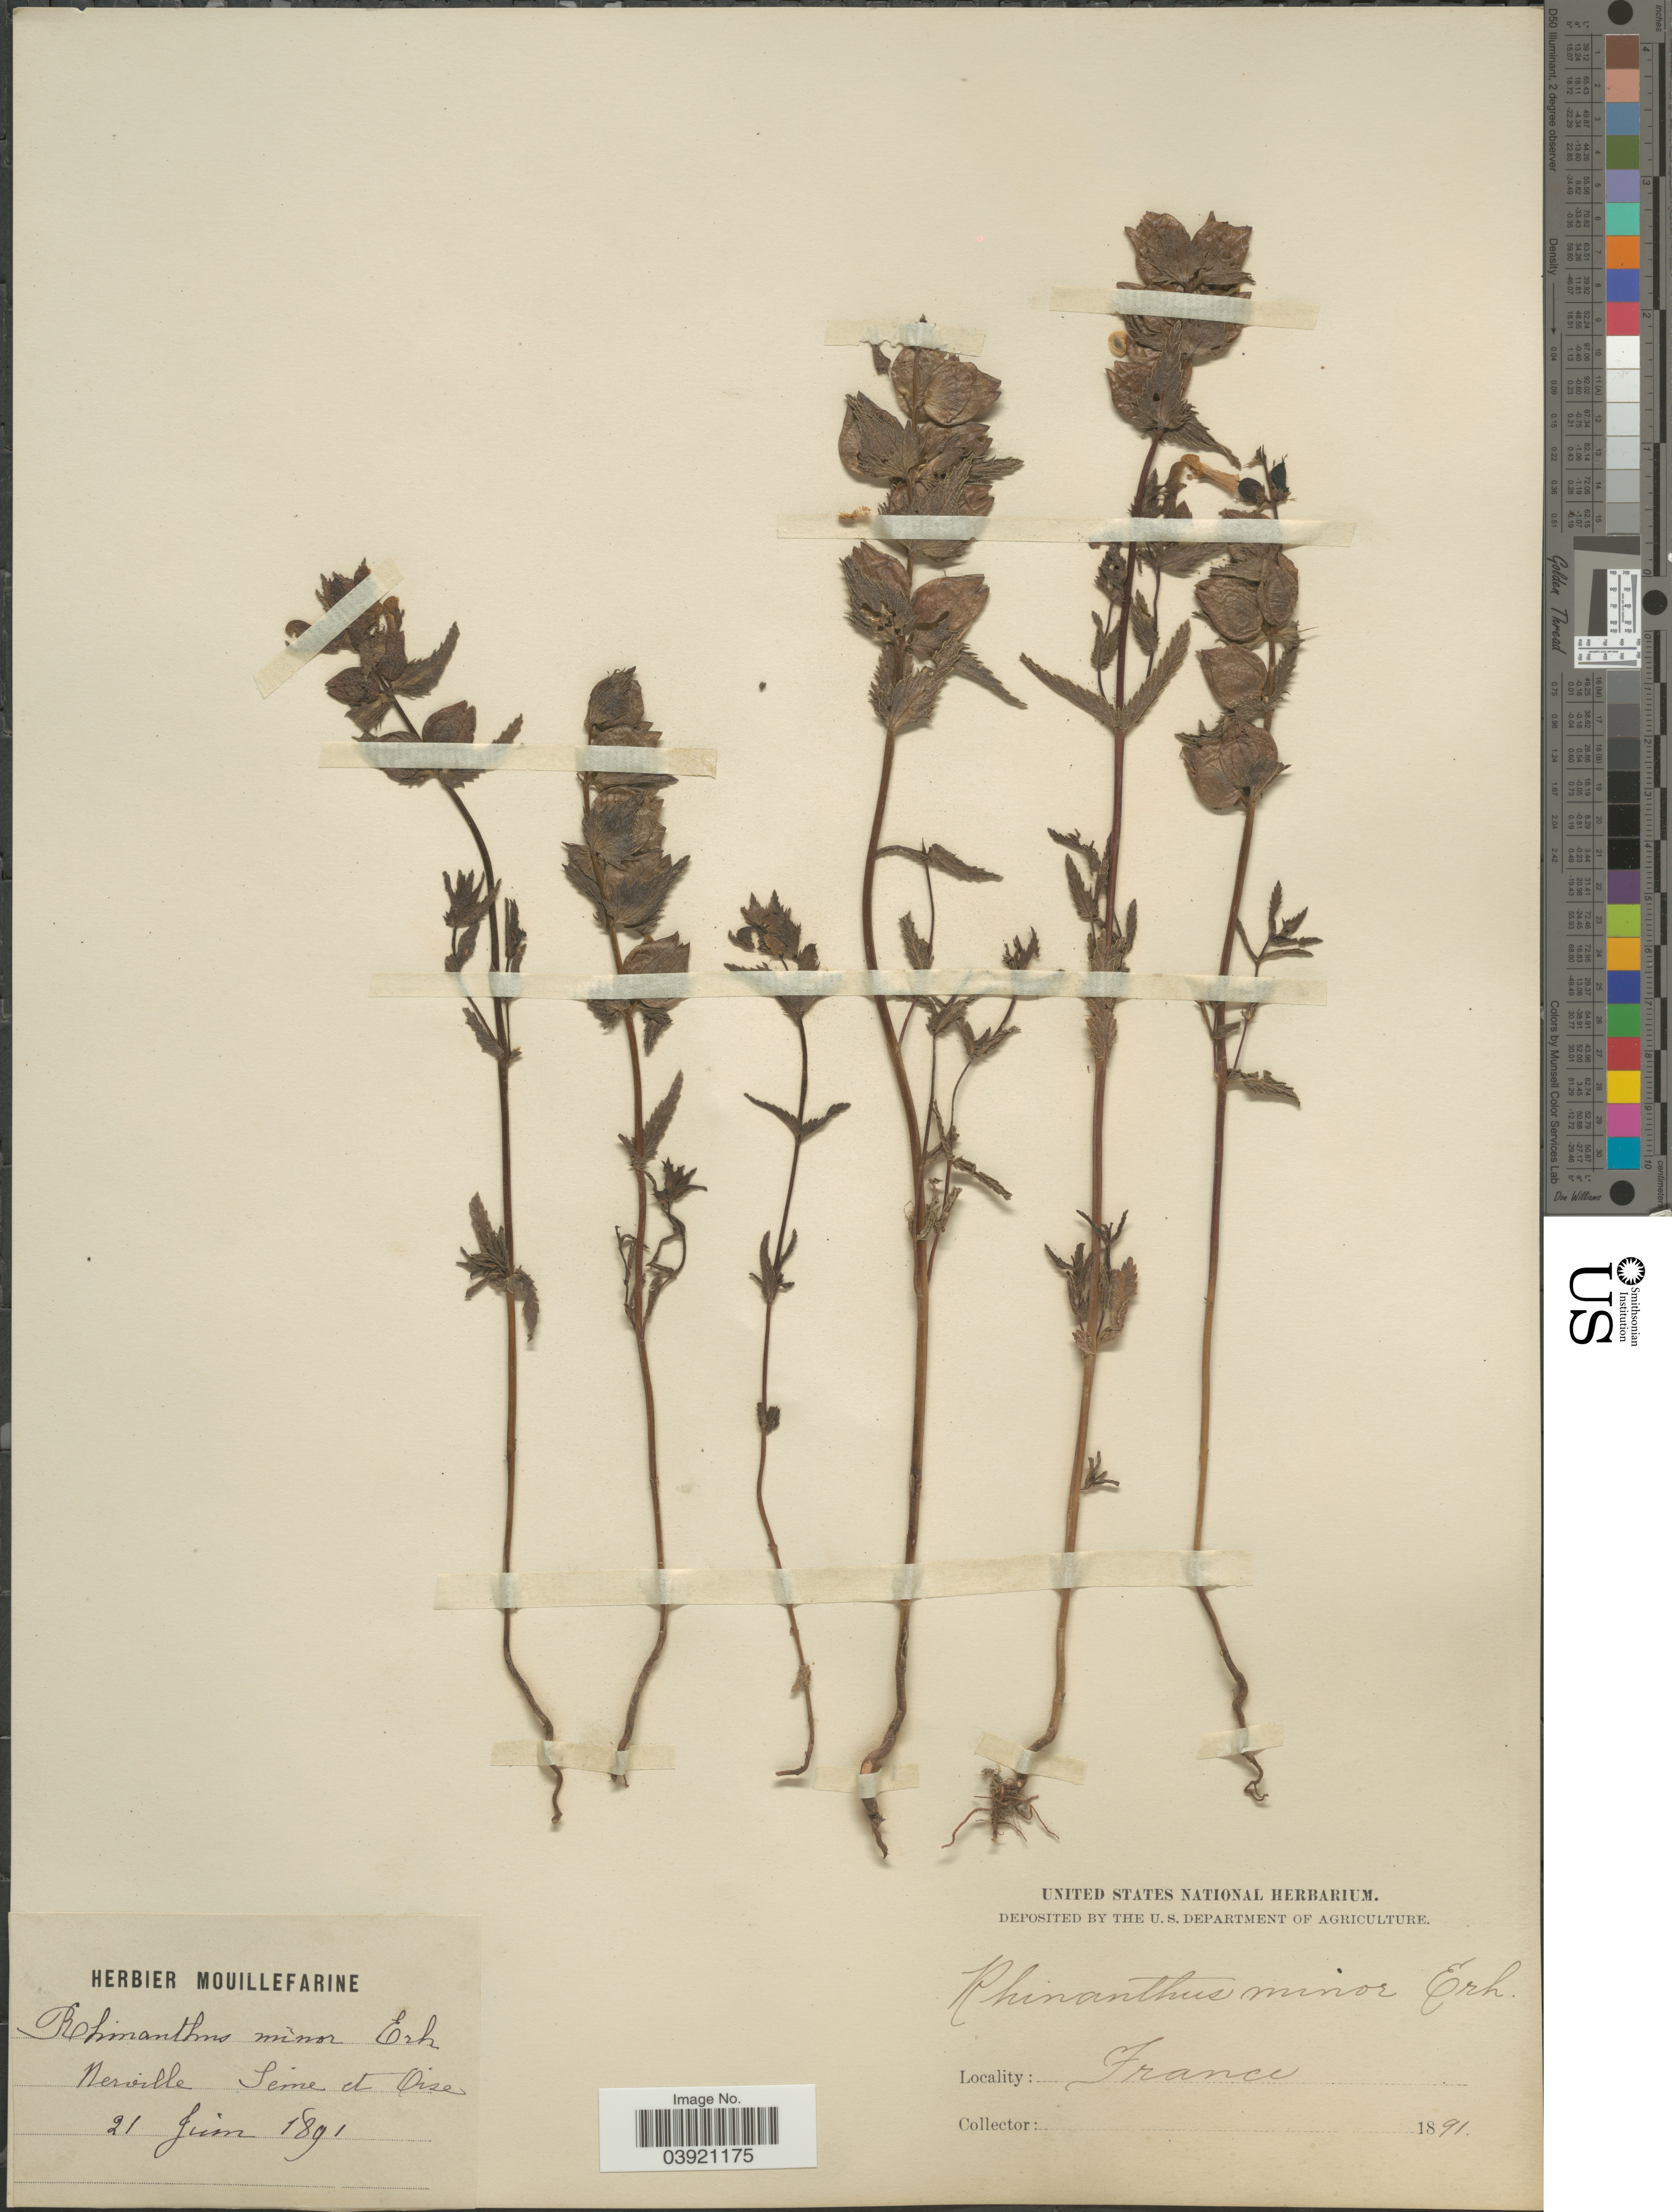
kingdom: Plantae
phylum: Tracheophyta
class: Magnoliopsida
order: Lamiales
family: Orobanchaceae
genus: Rhinanthus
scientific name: Rhinanthus minor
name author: L.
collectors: ex herb. Mouillefarine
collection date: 1891-06-21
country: France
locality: Nerville Seine et Oise.